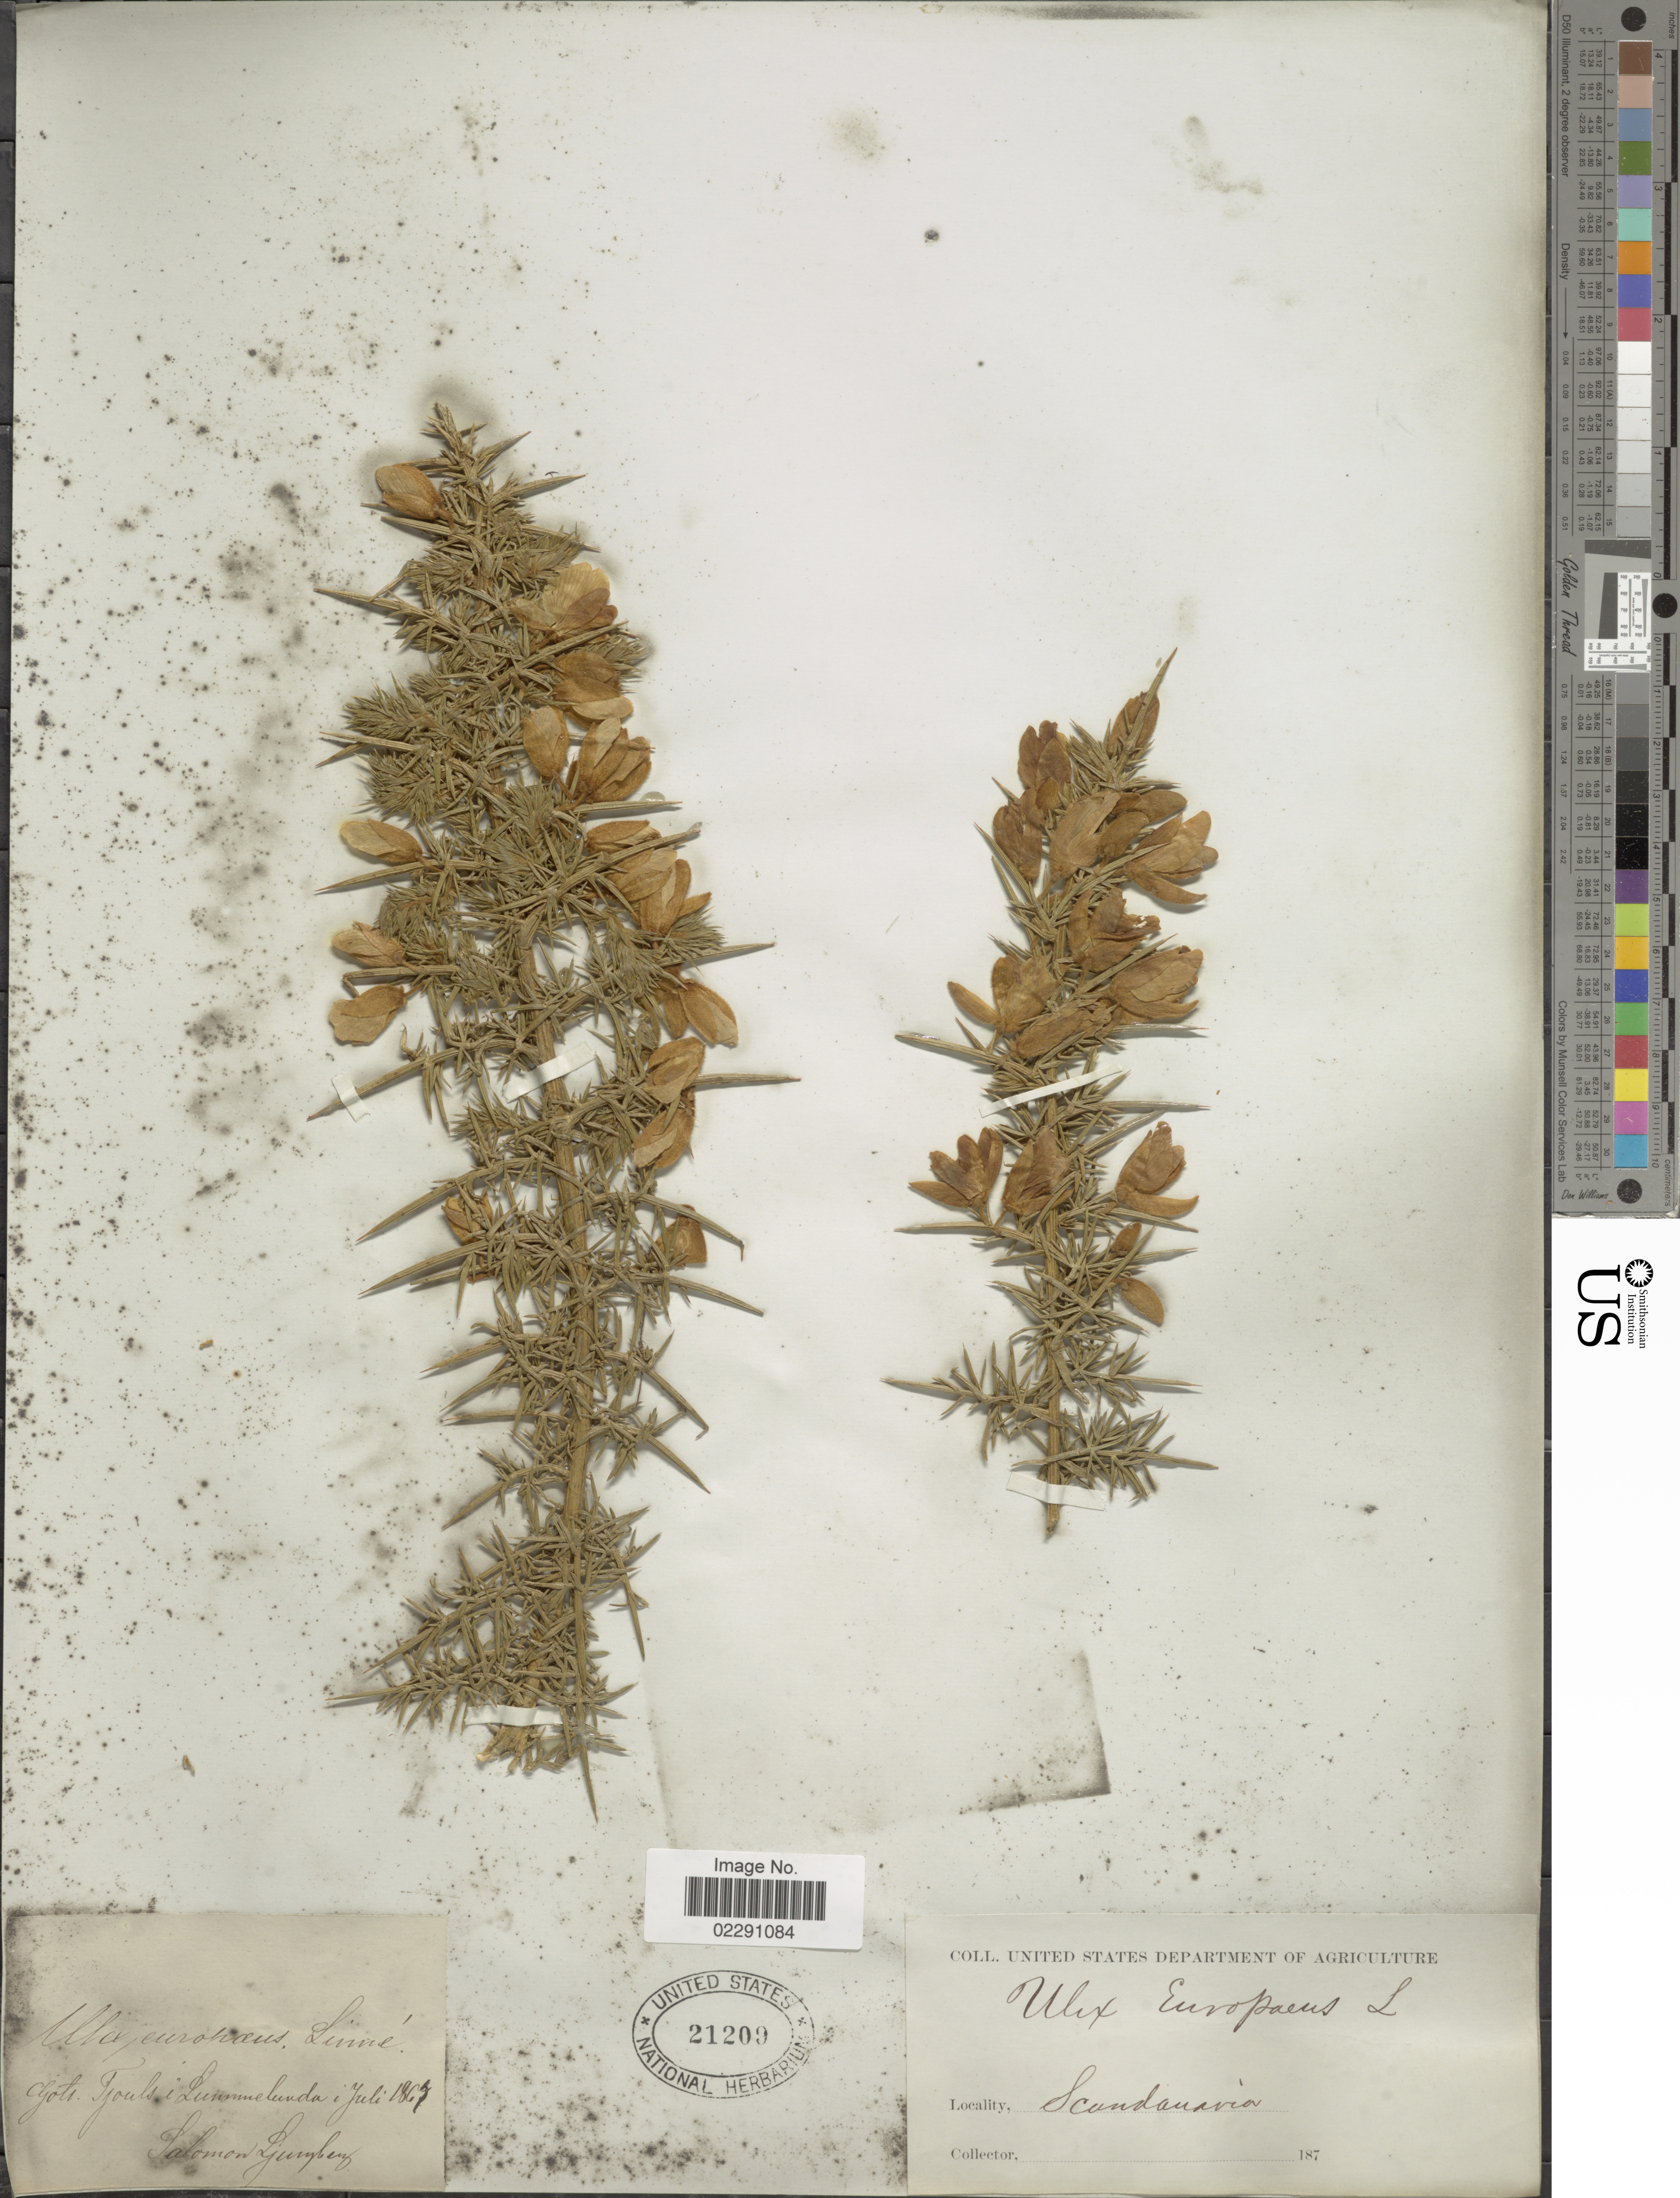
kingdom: Plantae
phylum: Tracheophyta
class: Magnoliopsida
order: Fabales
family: Fabaceae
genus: Ulex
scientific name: Ulex europaeus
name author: L.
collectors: S. Ljungberg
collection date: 1867-07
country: Sweden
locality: Scandinavia, Gots. Tjauls i Lummelunda.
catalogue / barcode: US 21209